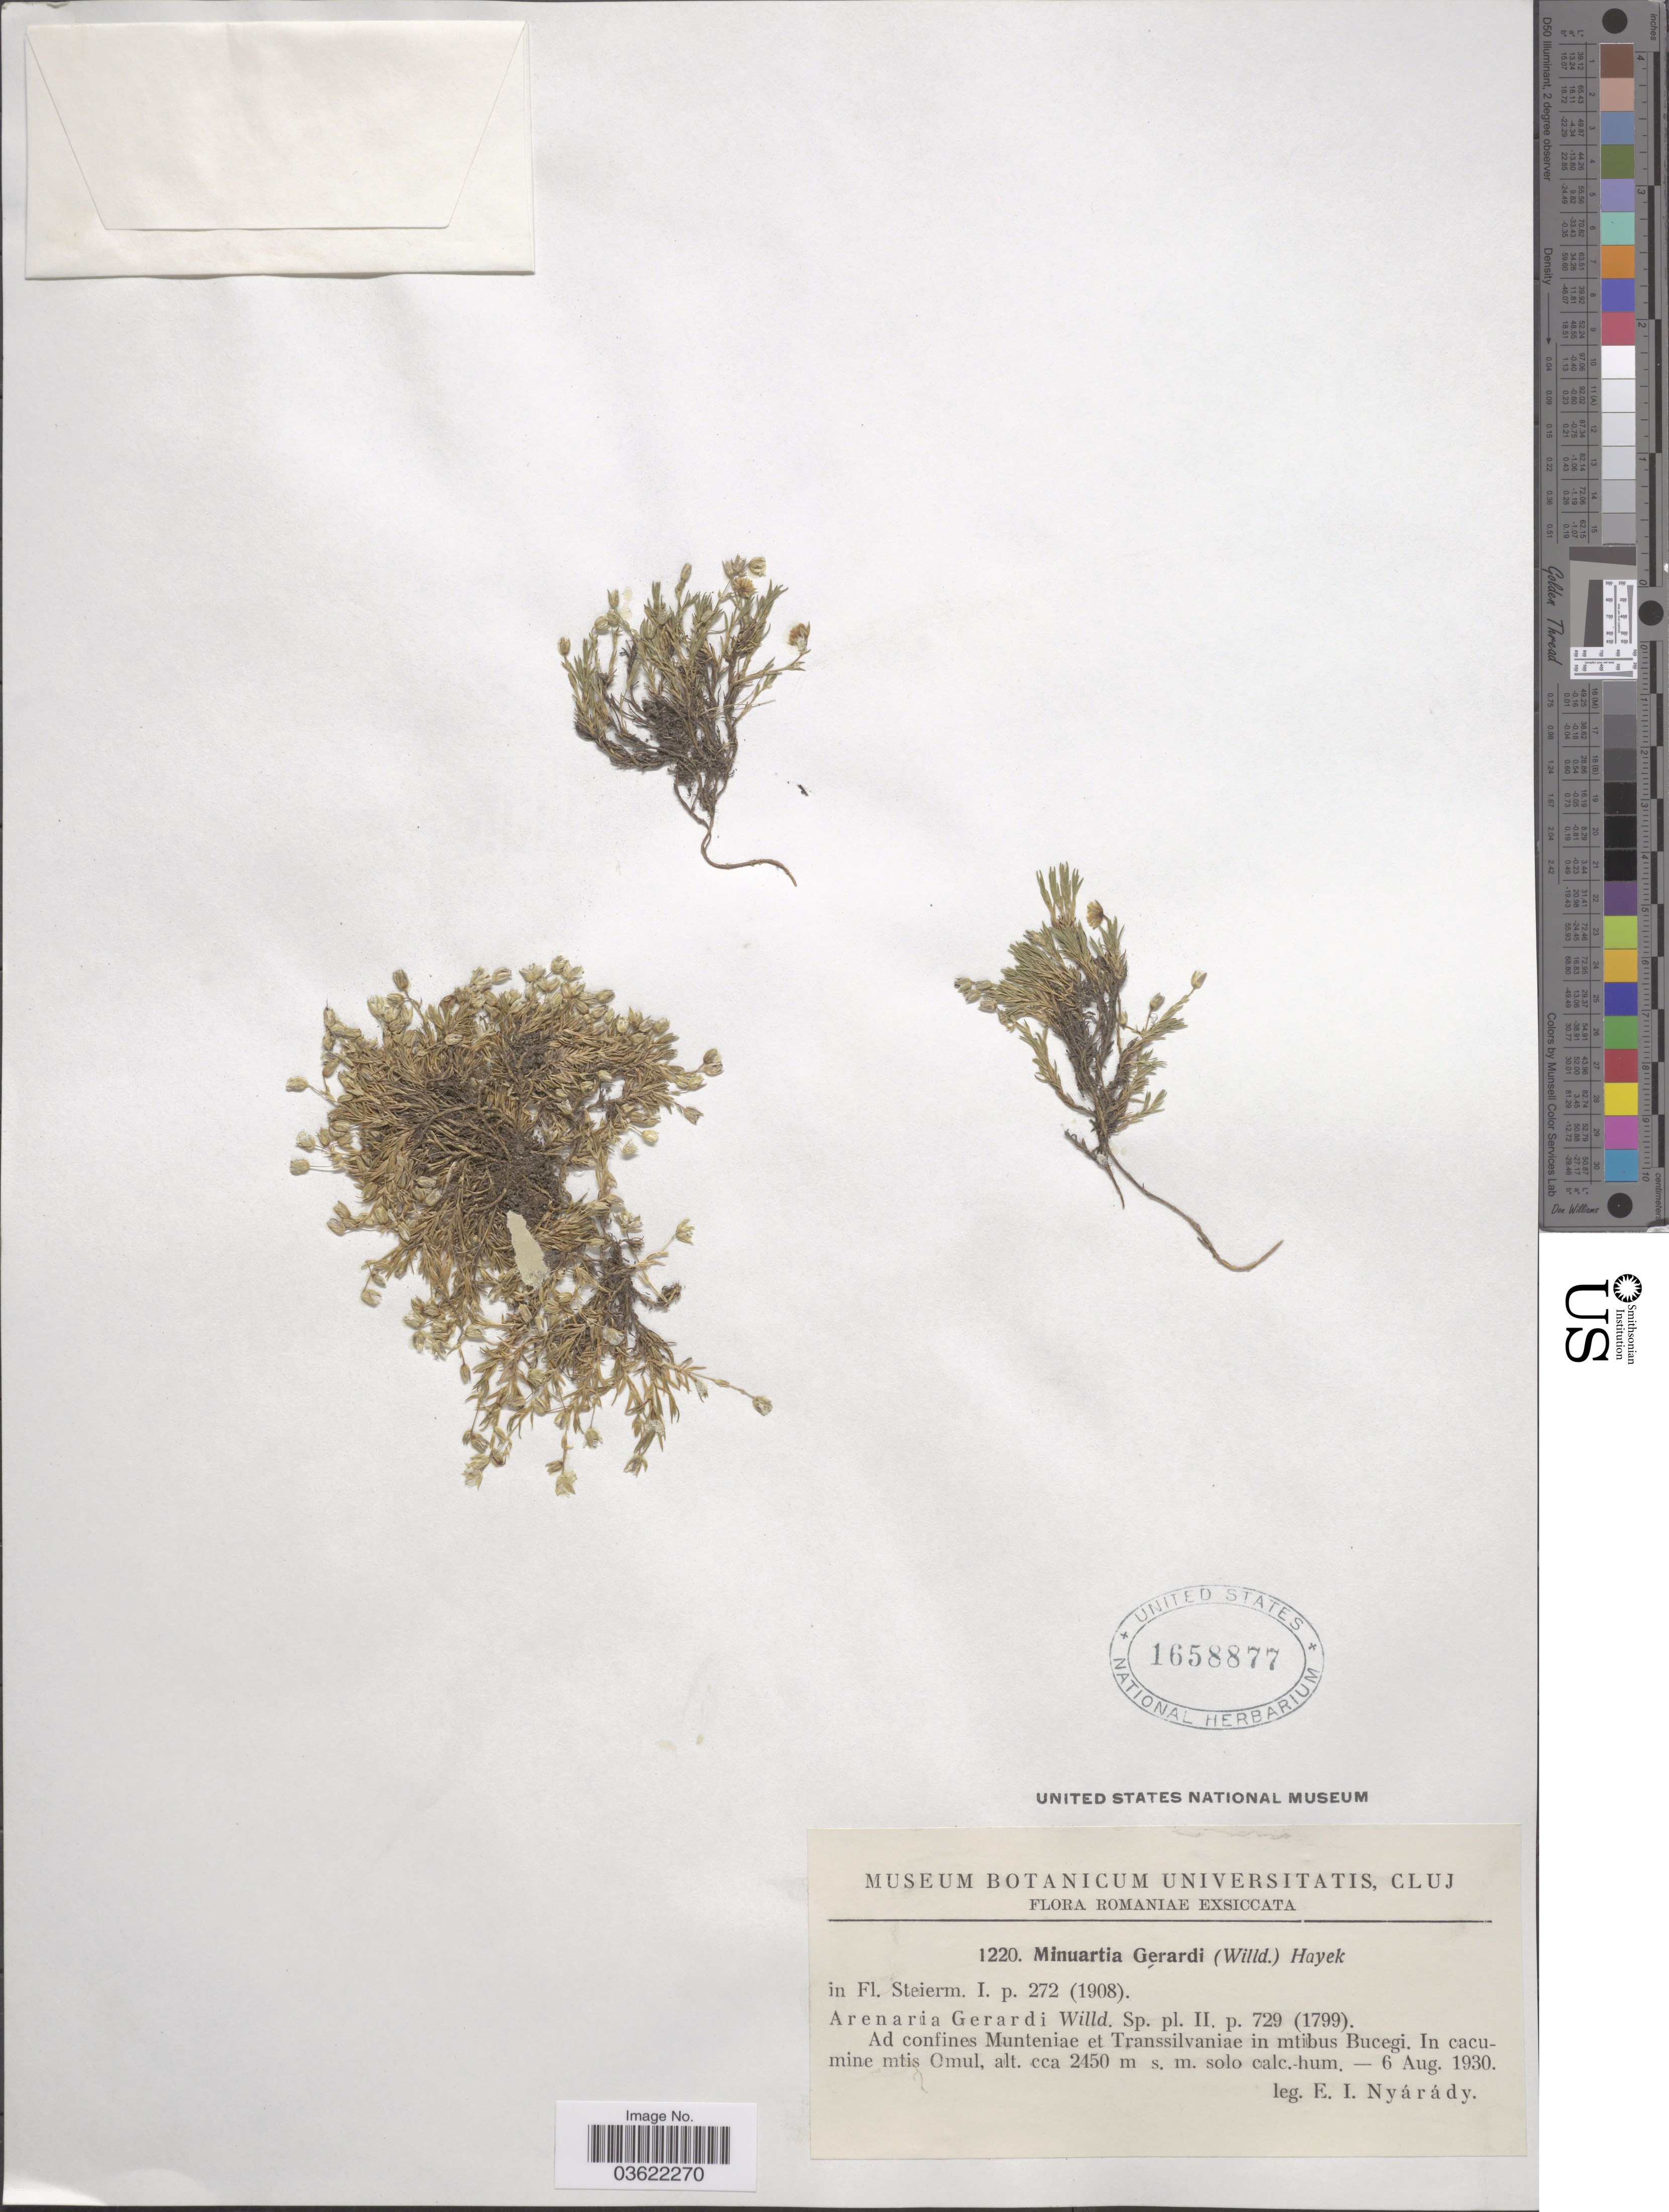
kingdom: Plantae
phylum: Tracheophyta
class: Magnoliopsida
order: Caryophyllales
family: Caryophyllaceae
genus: Arenaria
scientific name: Arenaria gerardii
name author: Willd.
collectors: E. Nyárády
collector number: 1220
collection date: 1930-08-06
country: Romania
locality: Ad confines Munteniae et Transsilvaniae in mtibus Bucegi. In cacumine mtis Omul.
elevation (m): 2450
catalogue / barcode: US 1658877